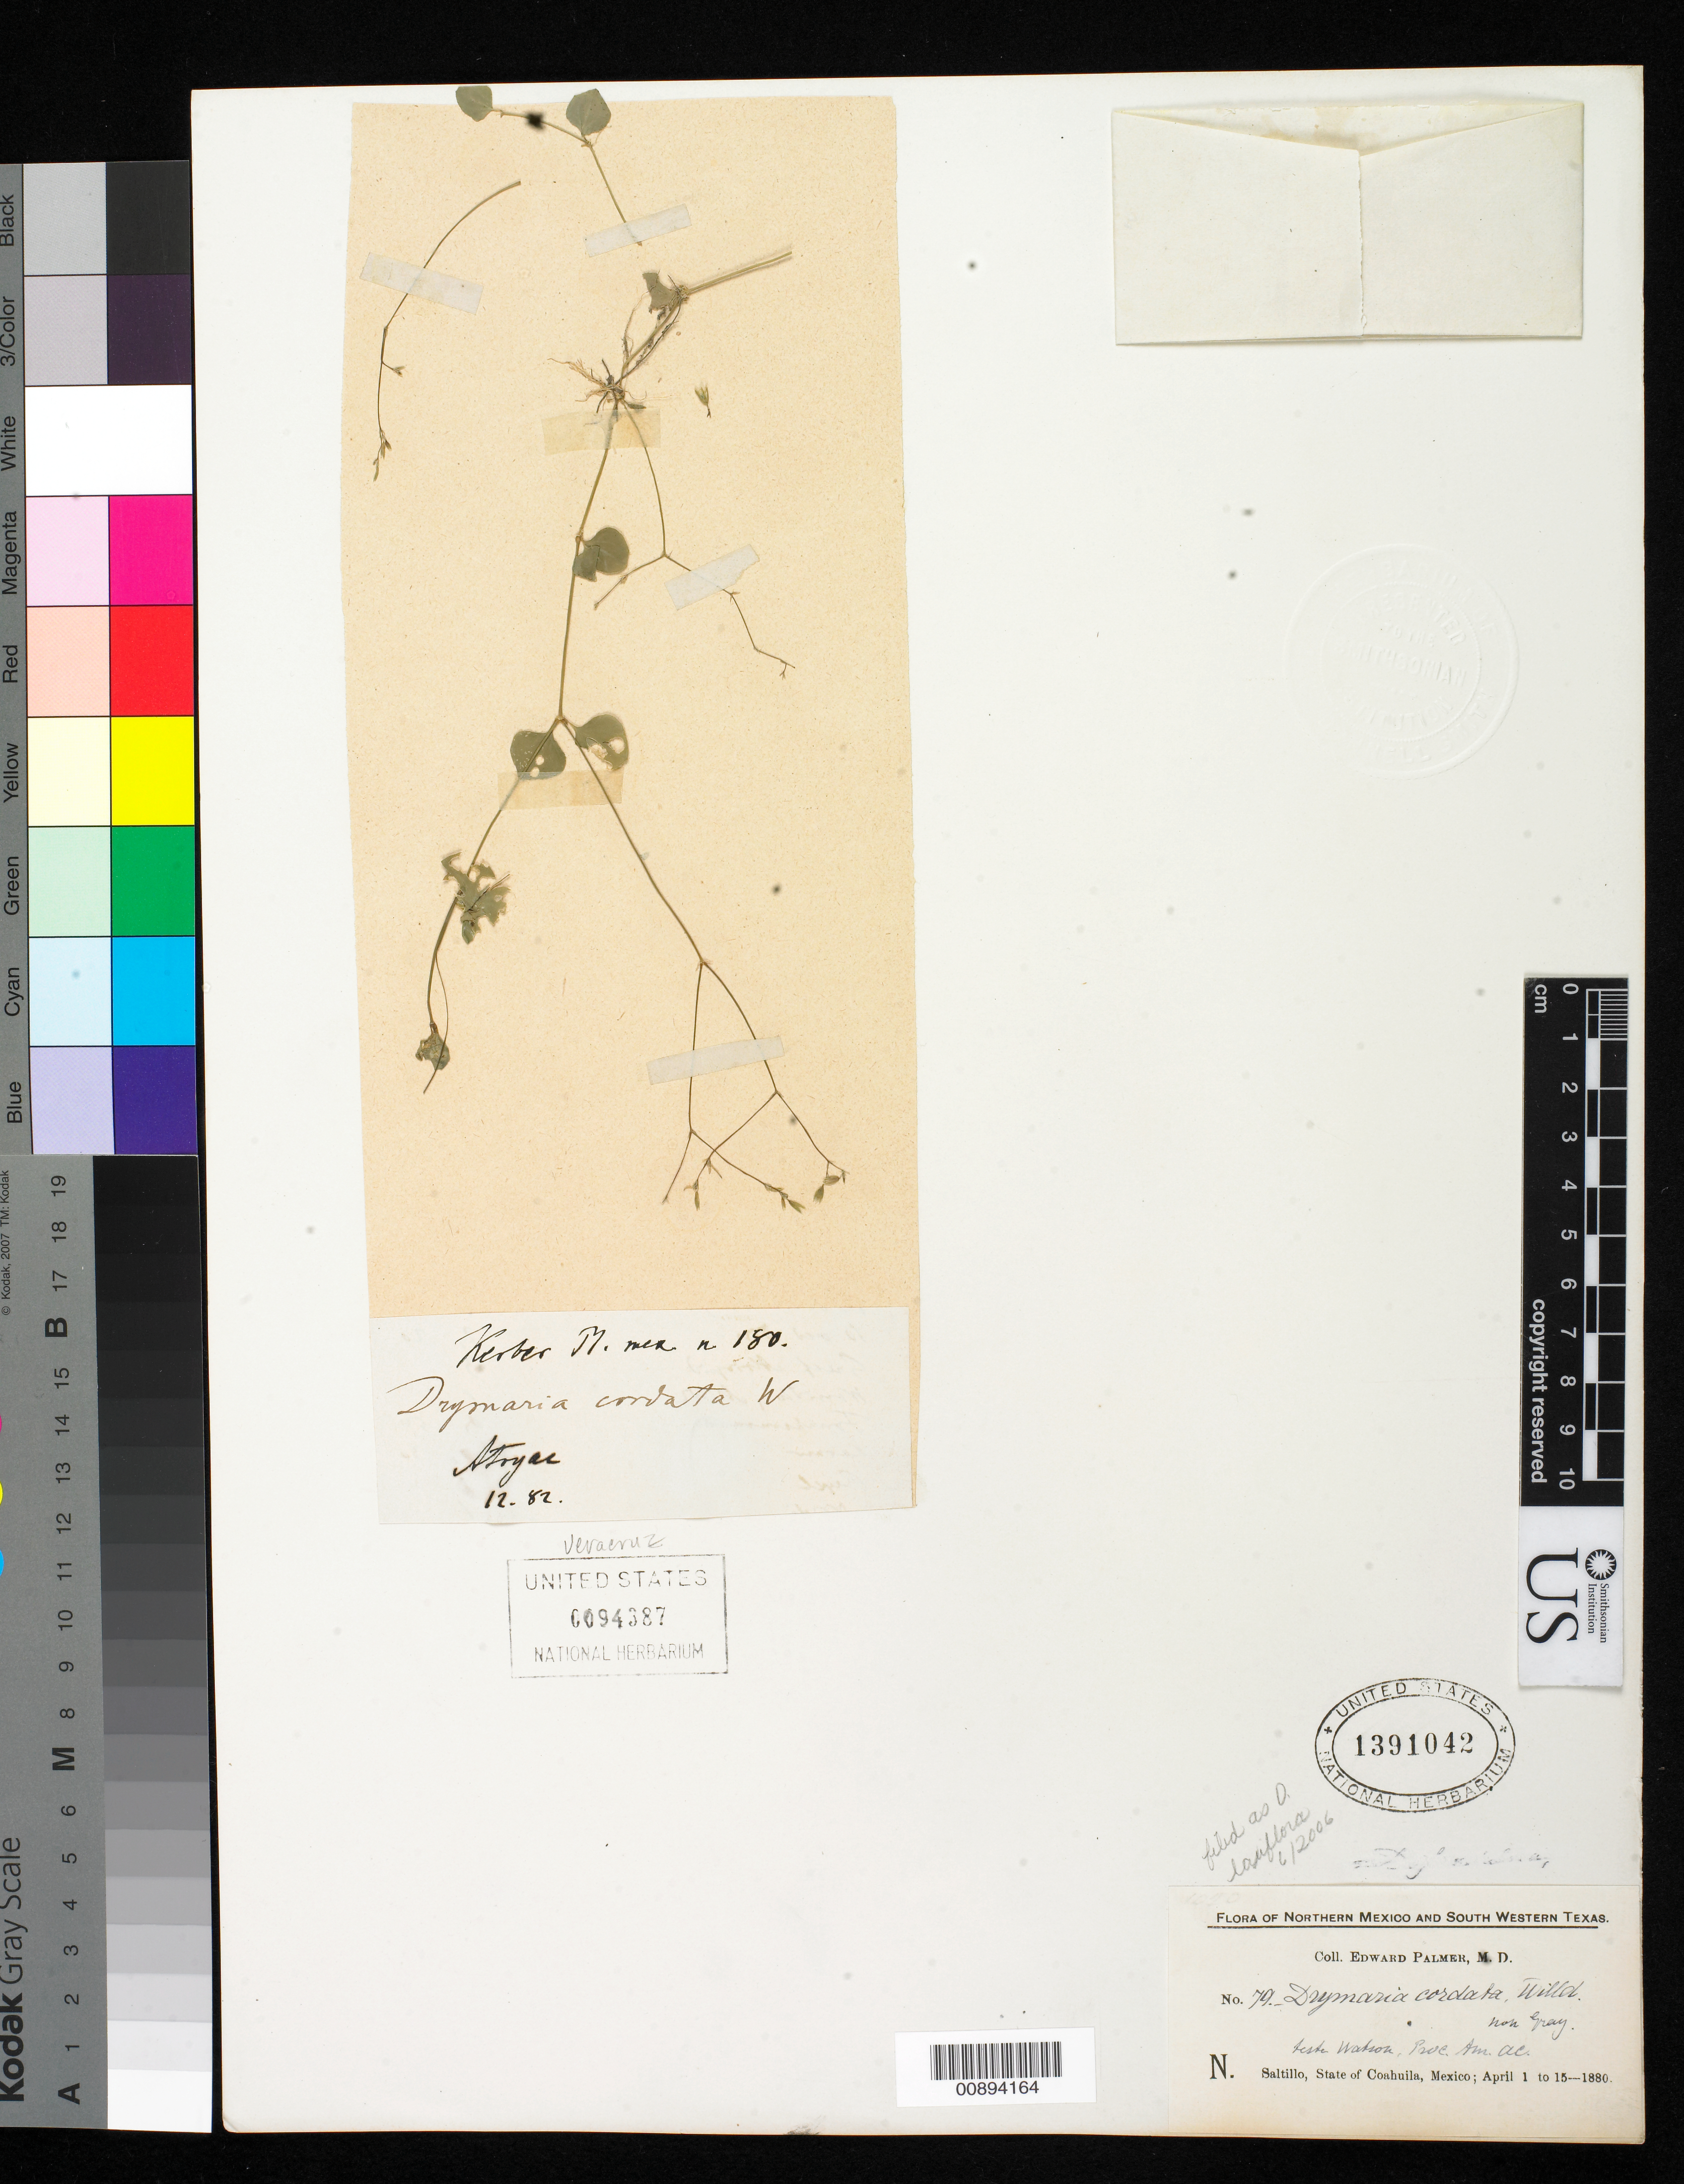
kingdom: Plantae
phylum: Tracheophyta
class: Magnoliopsida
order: Caryophyllales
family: Caryophyllaceae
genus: Drymaria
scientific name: Drymaria cordata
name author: (L.) Willd. ex Schult.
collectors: -. Kerber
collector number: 180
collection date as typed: Dec 1882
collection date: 1882-12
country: Mexico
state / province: Veracruz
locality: Atoyac.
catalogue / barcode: US 94387-2